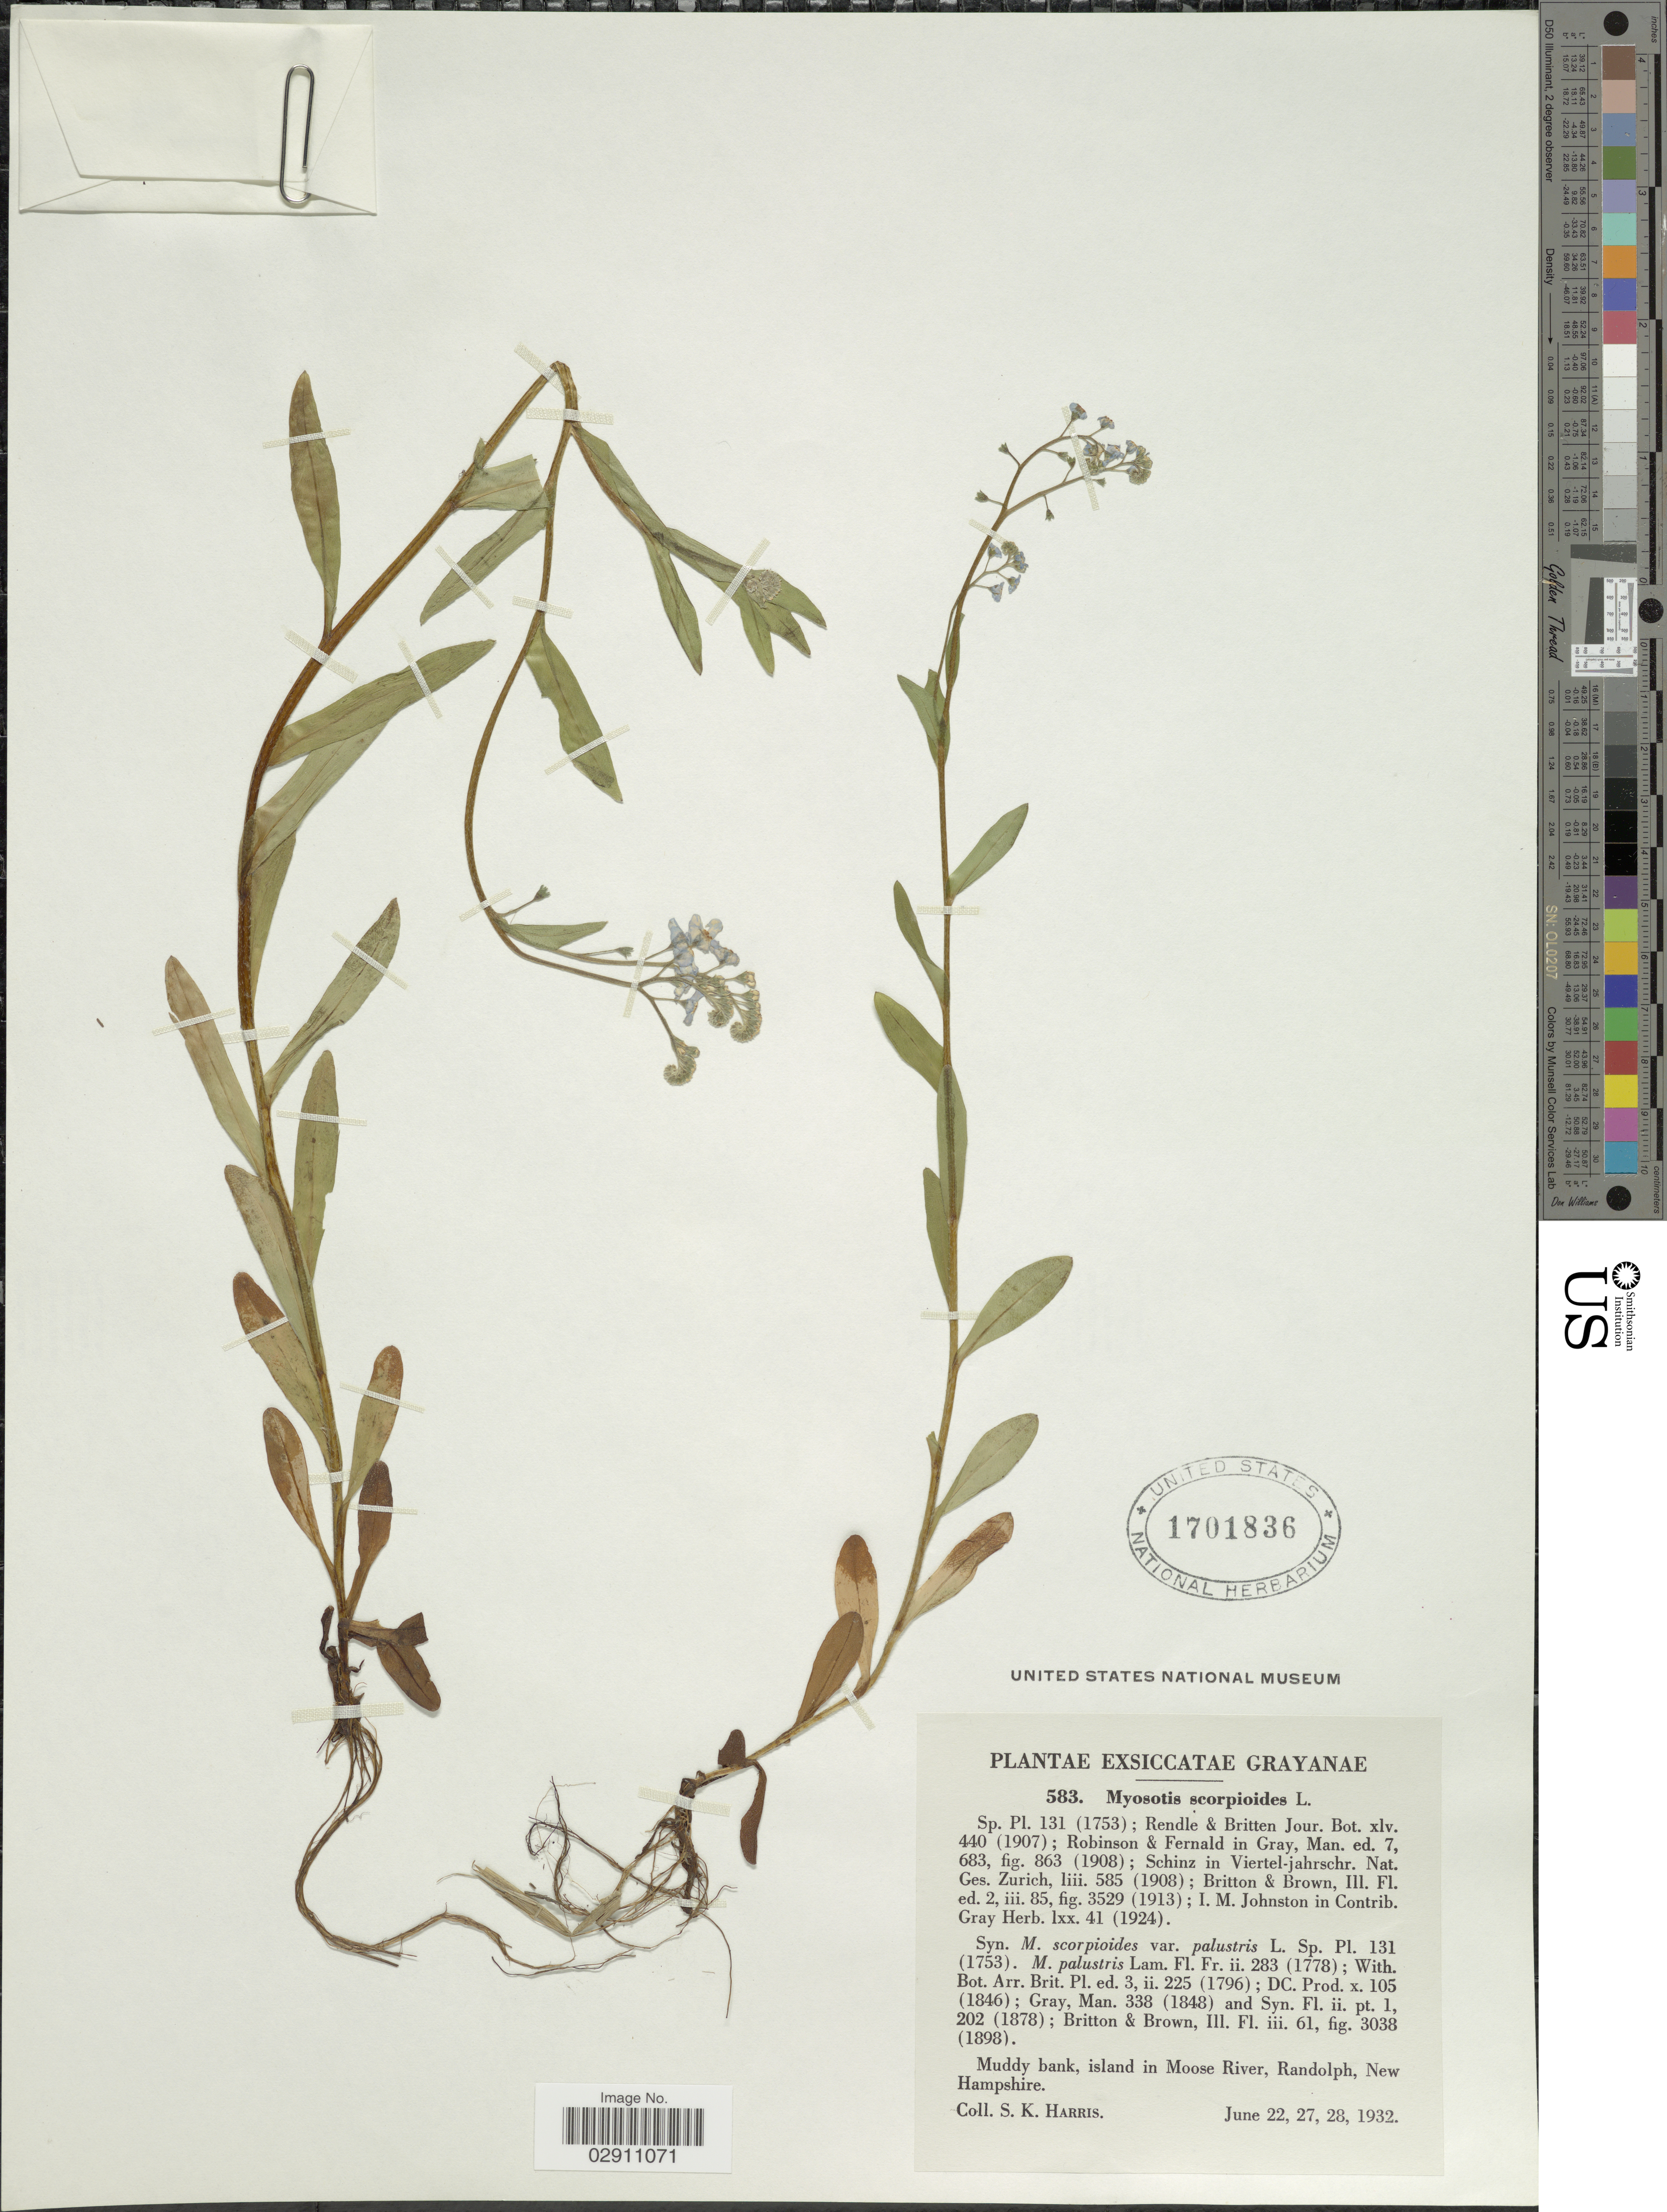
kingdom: Plantae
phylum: Tracheophyta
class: Magnoliopsida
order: Boraginales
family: Boraginaceae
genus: Myosotis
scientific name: Myosotis scorpioides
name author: L.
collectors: S. K. Harris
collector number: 583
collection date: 1932-06-22/1932-06-28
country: United States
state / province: New Hampshire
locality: Muddy bank, island in Moose River, Randolph.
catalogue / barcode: US 1701836